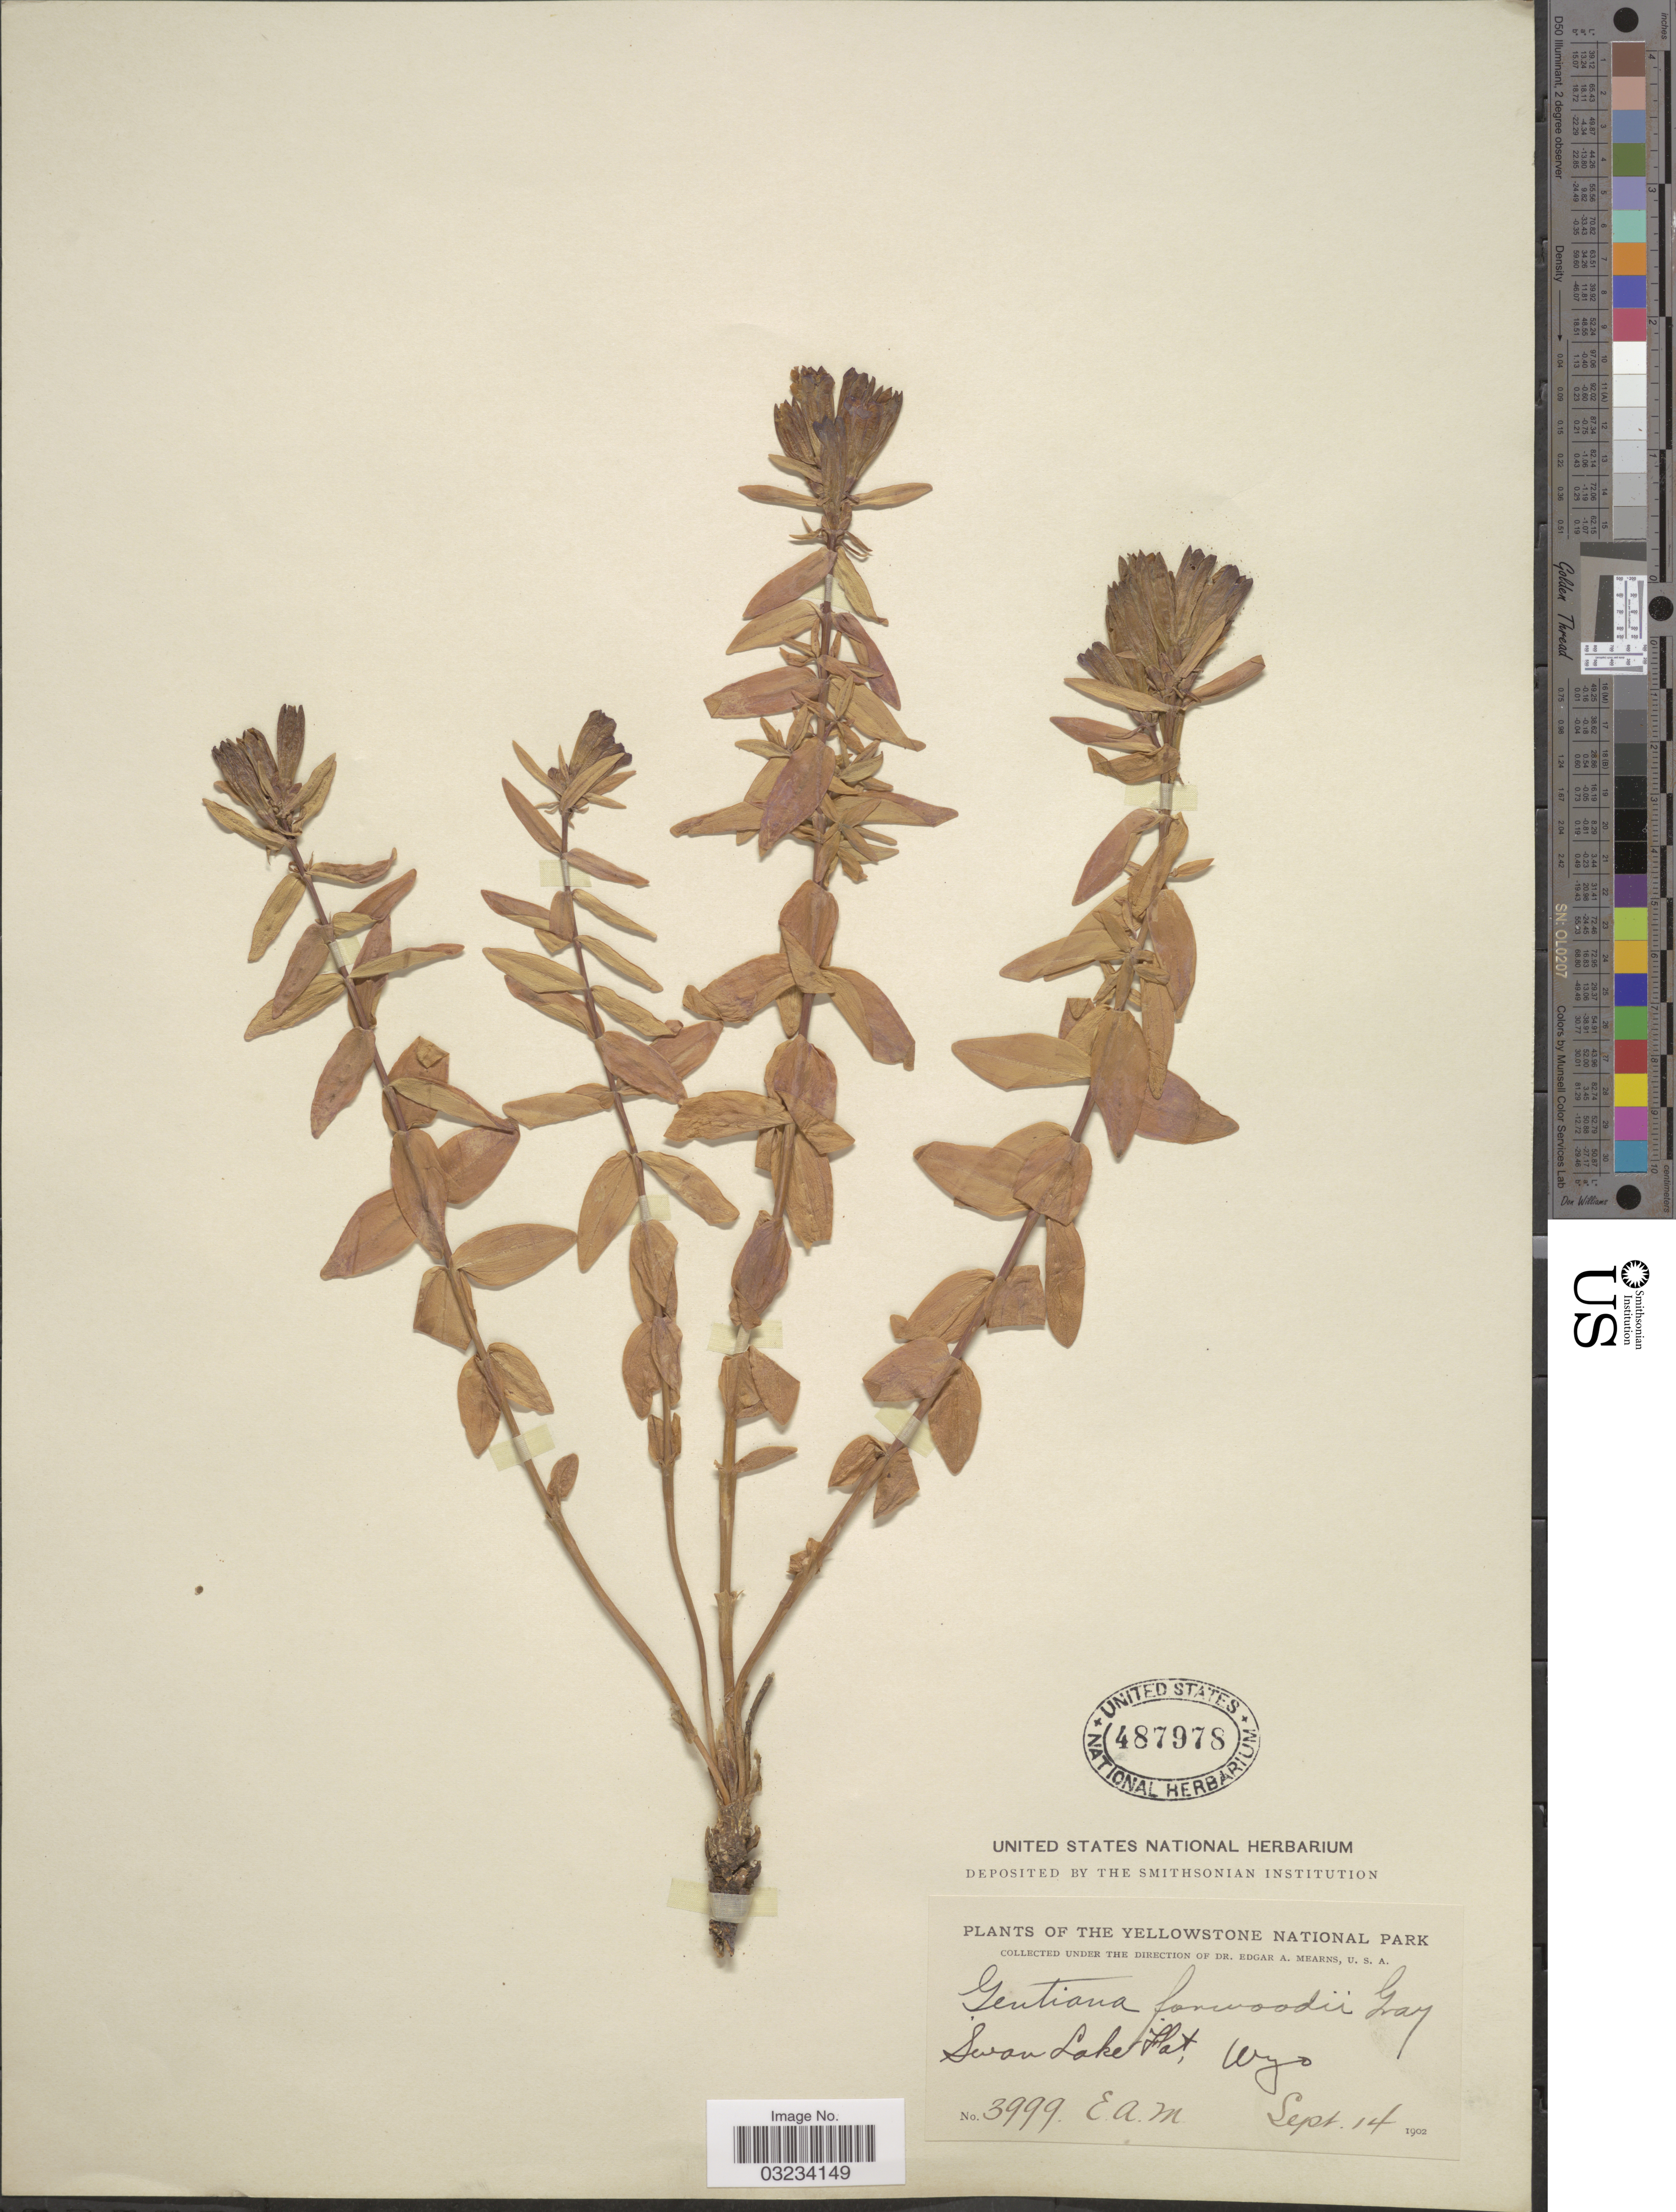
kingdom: Plantae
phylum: Tracheophyta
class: Magnoliopsida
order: Gentianales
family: Gentianaceae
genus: Gentiana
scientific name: Gentiana forwoodii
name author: A. Gray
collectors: E. A. Mearns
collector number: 3999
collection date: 1902-09-14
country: United States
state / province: Wyoming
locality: The Yellowstone National Park, Swan Lake Flat.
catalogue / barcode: US 487978